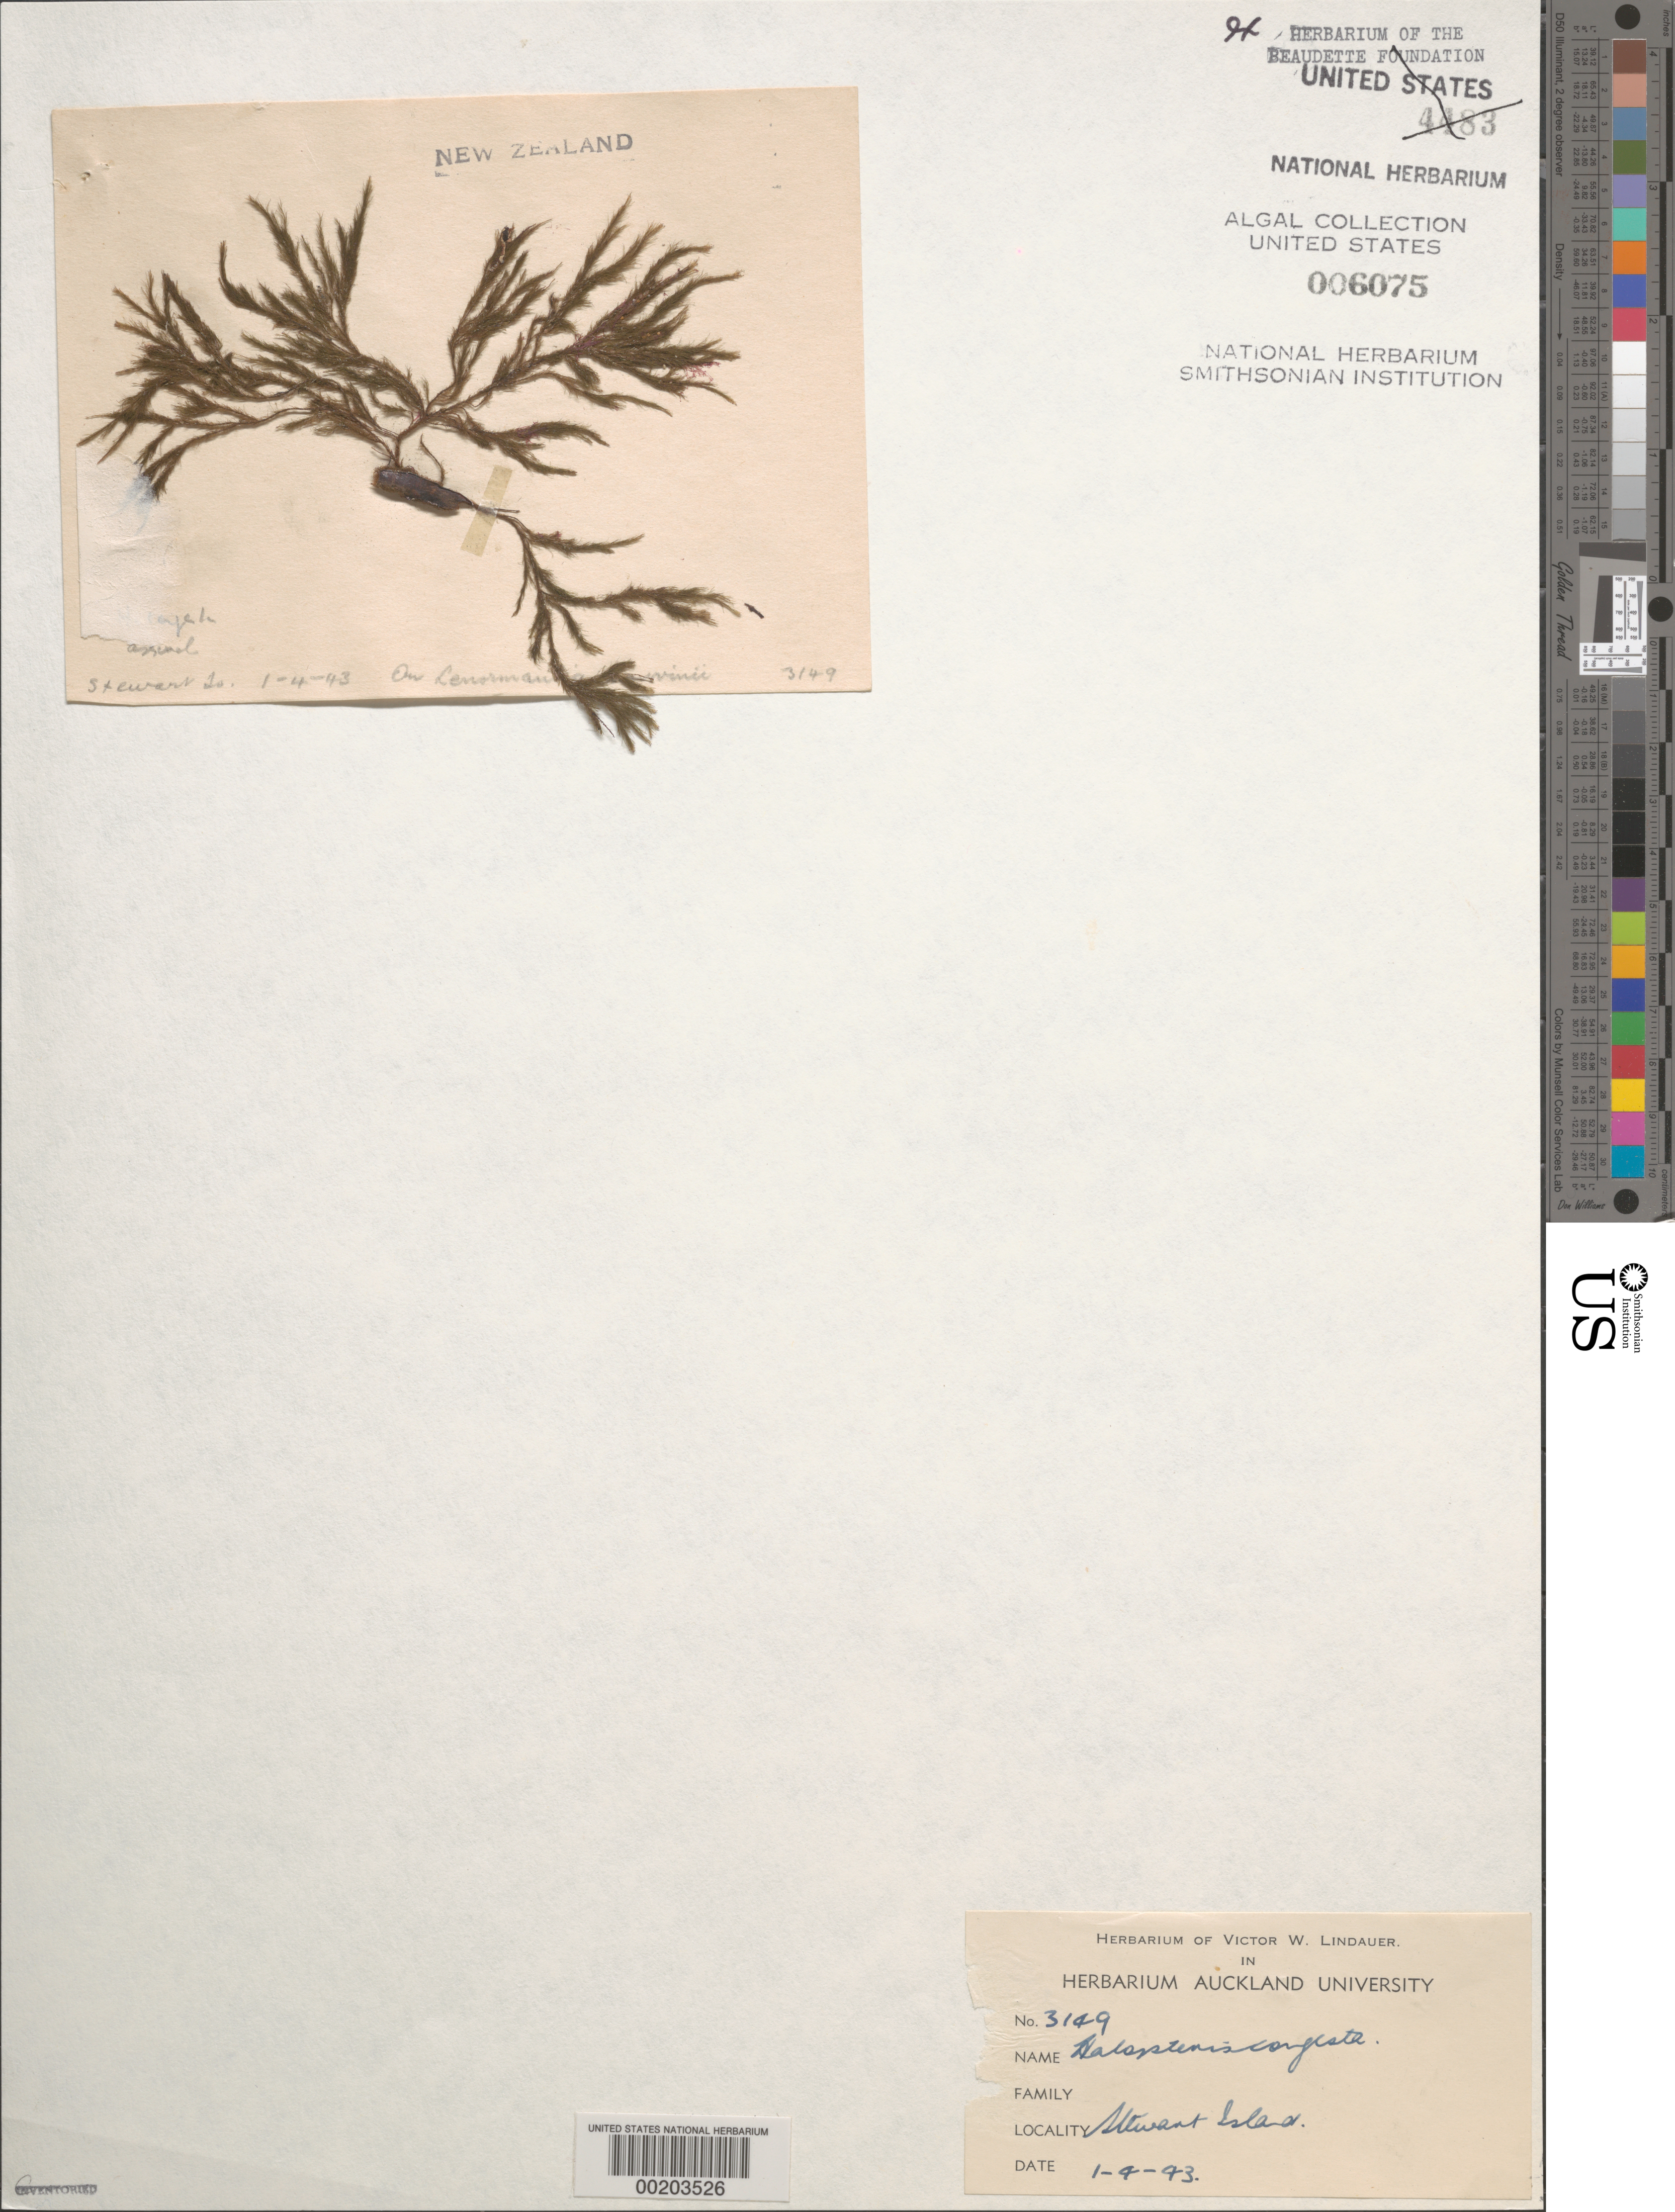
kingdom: Chromista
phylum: Ochrophyta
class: Phaeophyceae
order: Sphacelariales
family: Stypocaulaceae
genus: Halopteris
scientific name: Halopteris congesta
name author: (Reinke) Sauv.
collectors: V. Lindauer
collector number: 3149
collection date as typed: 01 Apr 1943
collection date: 1943-04-01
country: New Zealand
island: Stewart Island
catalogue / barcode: US 6075